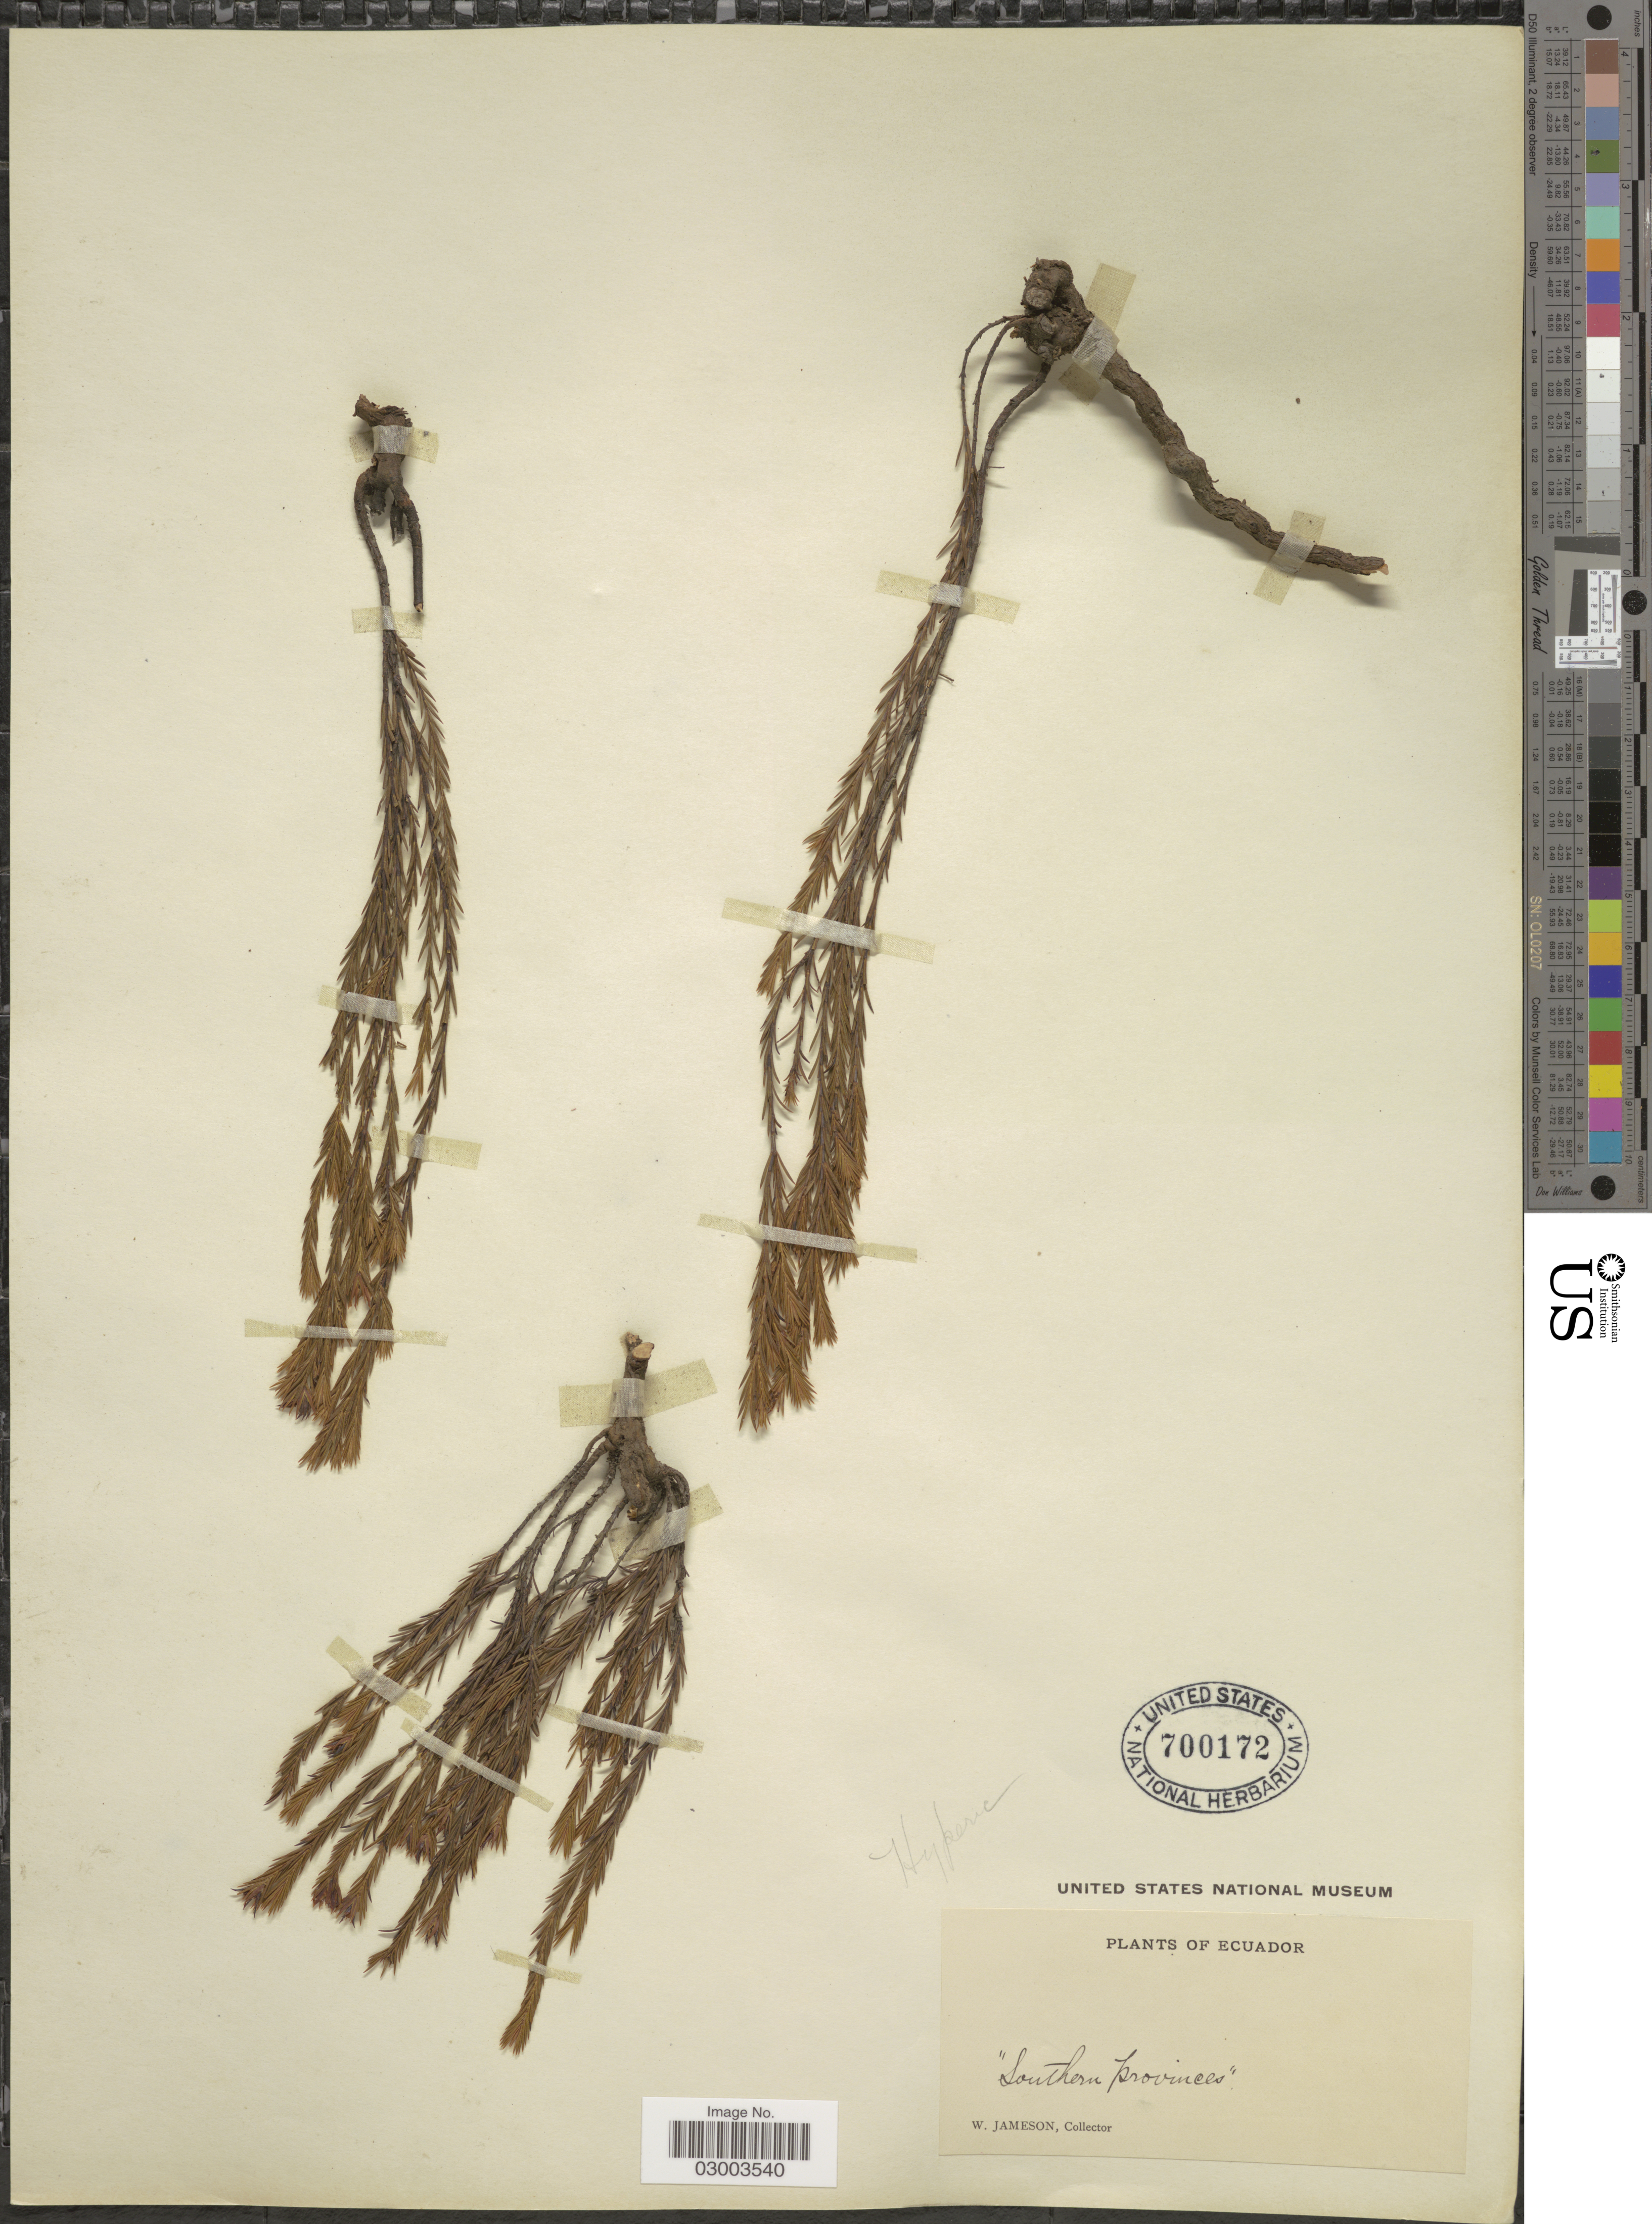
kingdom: Plantae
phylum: Tracheophyta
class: Magnoliopsida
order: Malpighiales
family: Hypericaceae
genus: Hypericum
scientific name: Hypericum andinum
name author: Gleason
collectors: W. Jameson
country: Ecuador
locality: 'Southern provinces'.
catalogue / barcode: US 700172